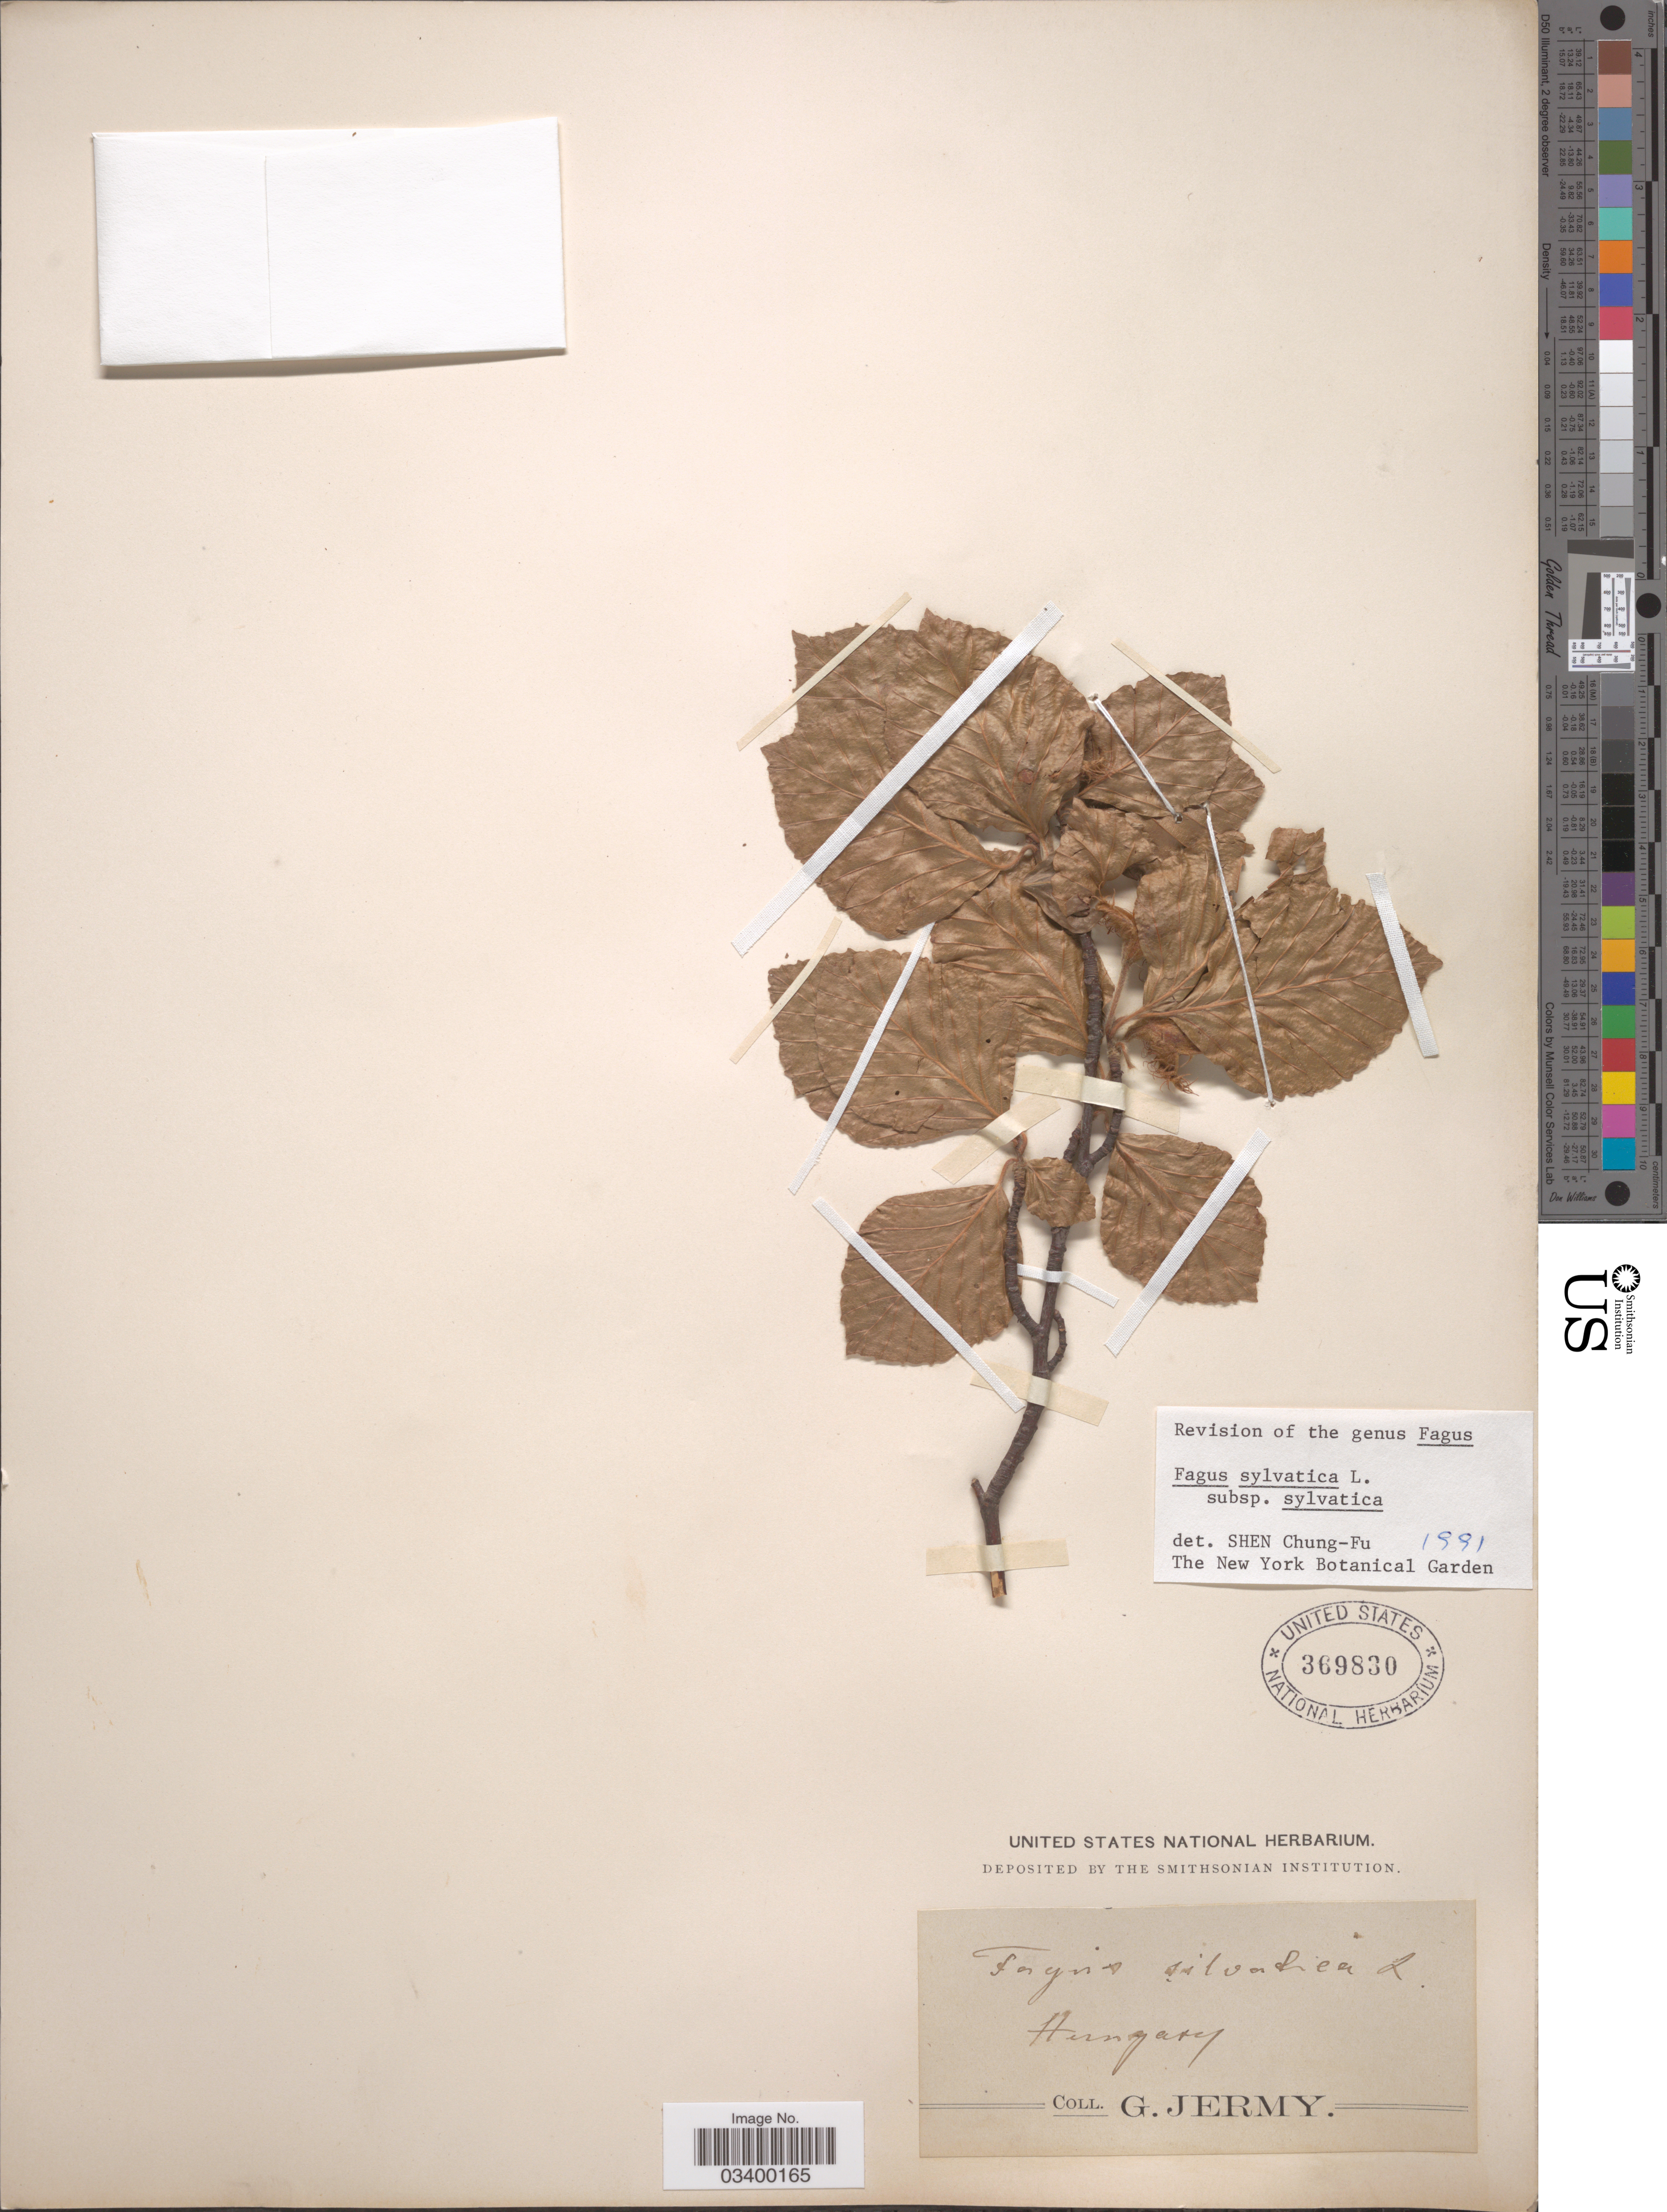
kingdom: Plantae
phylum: Tracheophyta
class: Magnoliopsida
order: Fagales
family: Fagaceae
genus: Fagus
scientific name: Fagus sylvatica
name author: L.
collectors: G. Jermy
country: Hungary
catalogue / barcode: US 369830